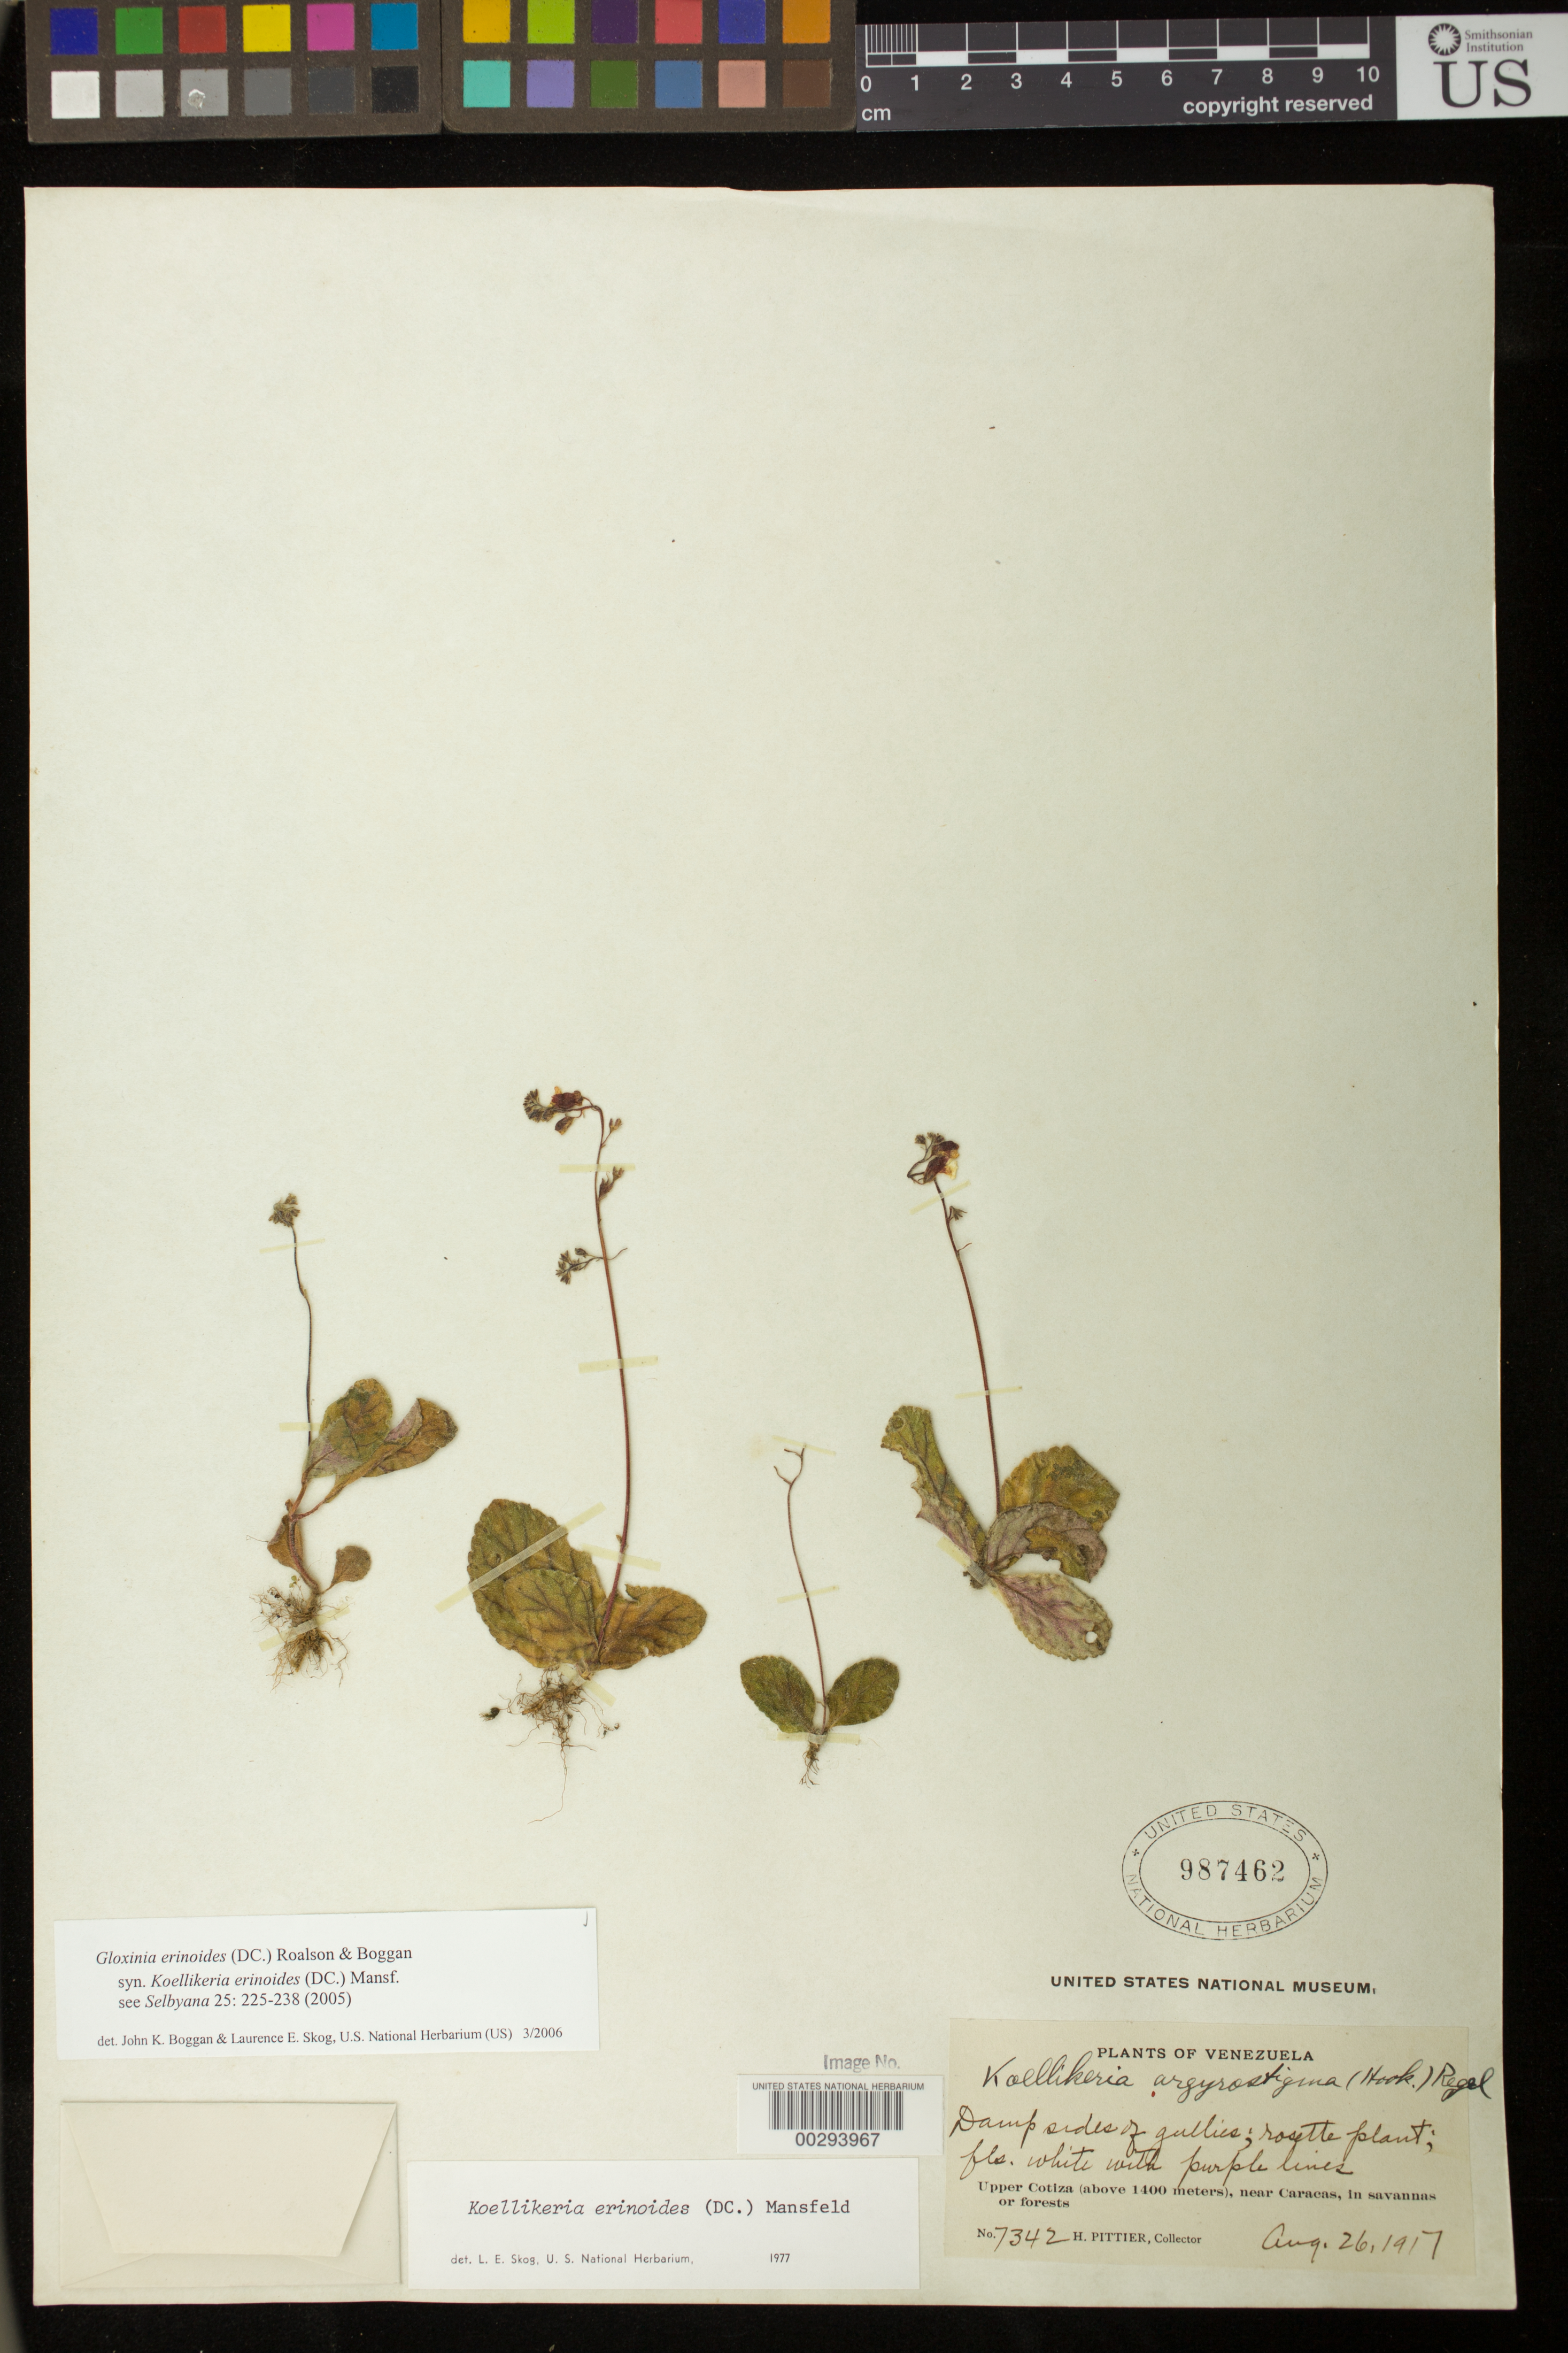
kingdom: Plantae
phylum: Tracheophyta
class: Magnoliopsida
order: Lamiales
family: Gesneriaceae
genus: Gloxinia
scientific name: Gloxinia erinoides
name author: (DC.) Roalson & Boggan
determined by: Boggan, J. K.; Skog, L. E.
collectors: H. F. Pittier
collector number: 7342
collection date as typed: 26 Aug 1917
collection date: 1917-08-26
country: Venezuela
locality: Upper Cotiza (above 1400 M), near Caracas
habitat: Damp sides of gullies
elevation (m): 1400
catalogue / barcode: US 987462